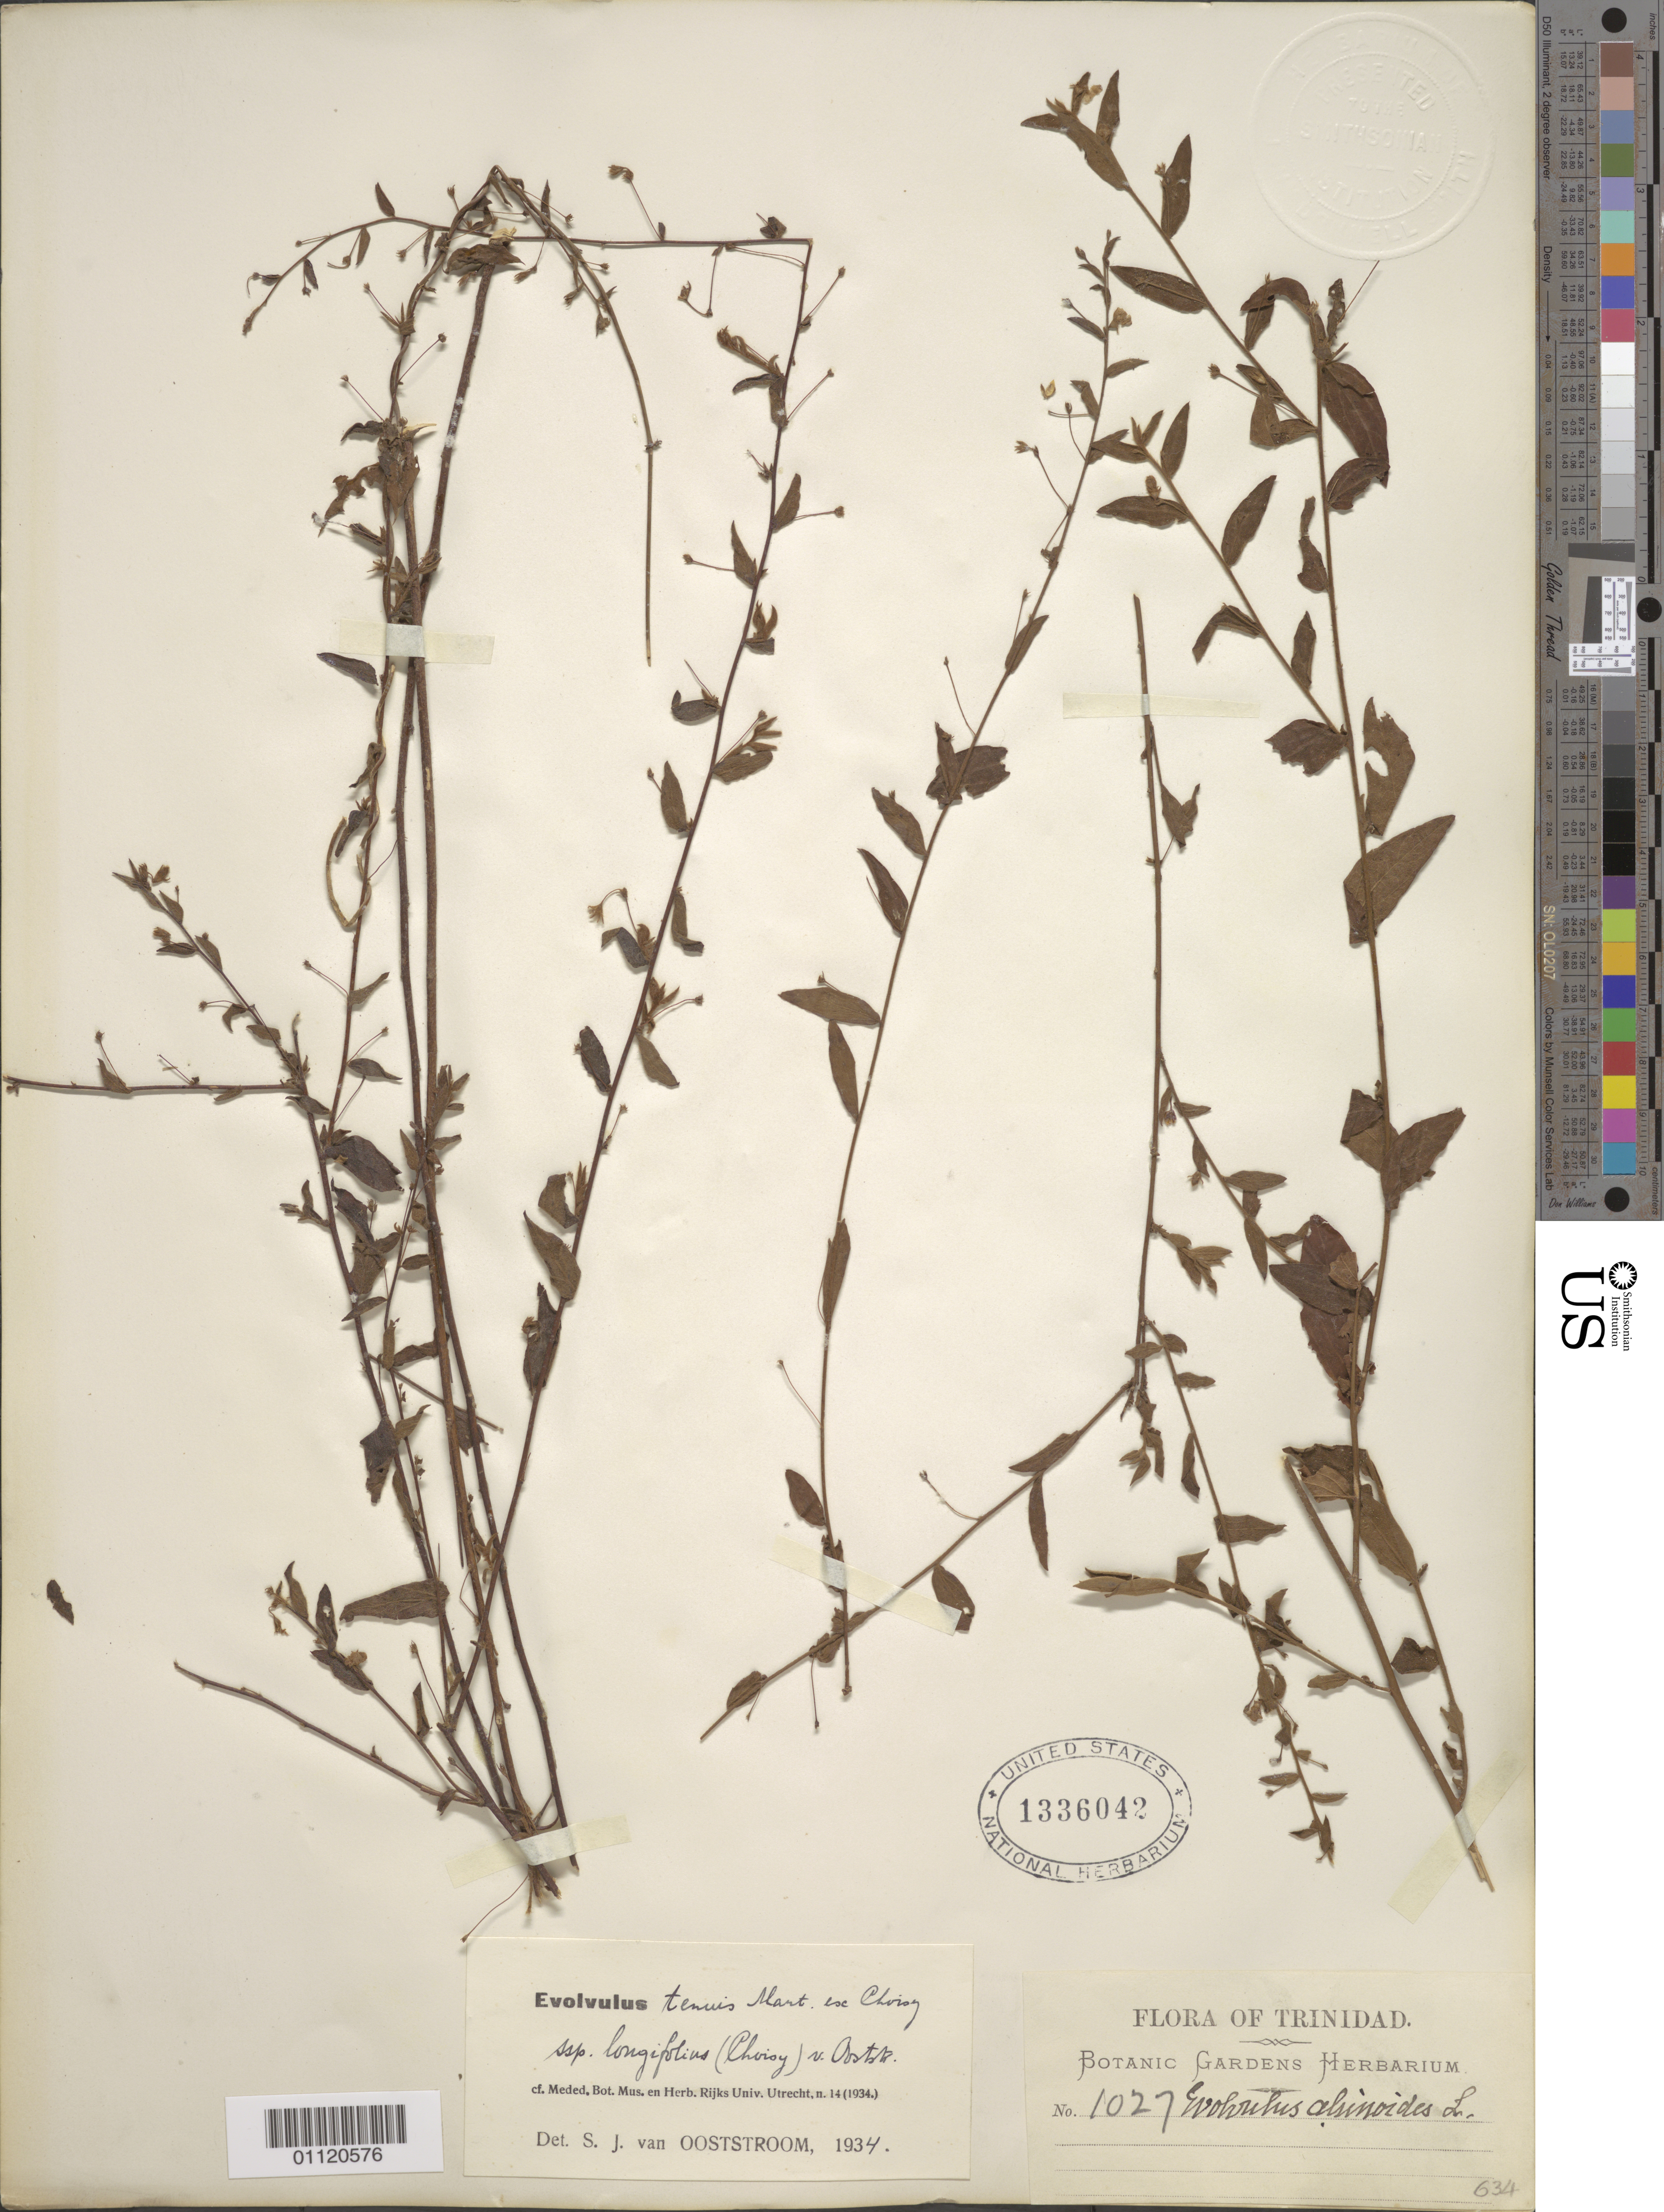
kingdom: Plantae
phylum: Tracheophyta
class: Magnoliopsida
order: Solanales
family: Convolvulaceae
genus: Evolvulus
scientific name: Evolvulus tenuis subsp. longifolius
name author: Mart. ex Choisy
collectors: Botanic Gardens Herbarium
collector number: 1027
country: Trinidad and Tobago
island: Trinidad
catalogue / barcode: US 1336042